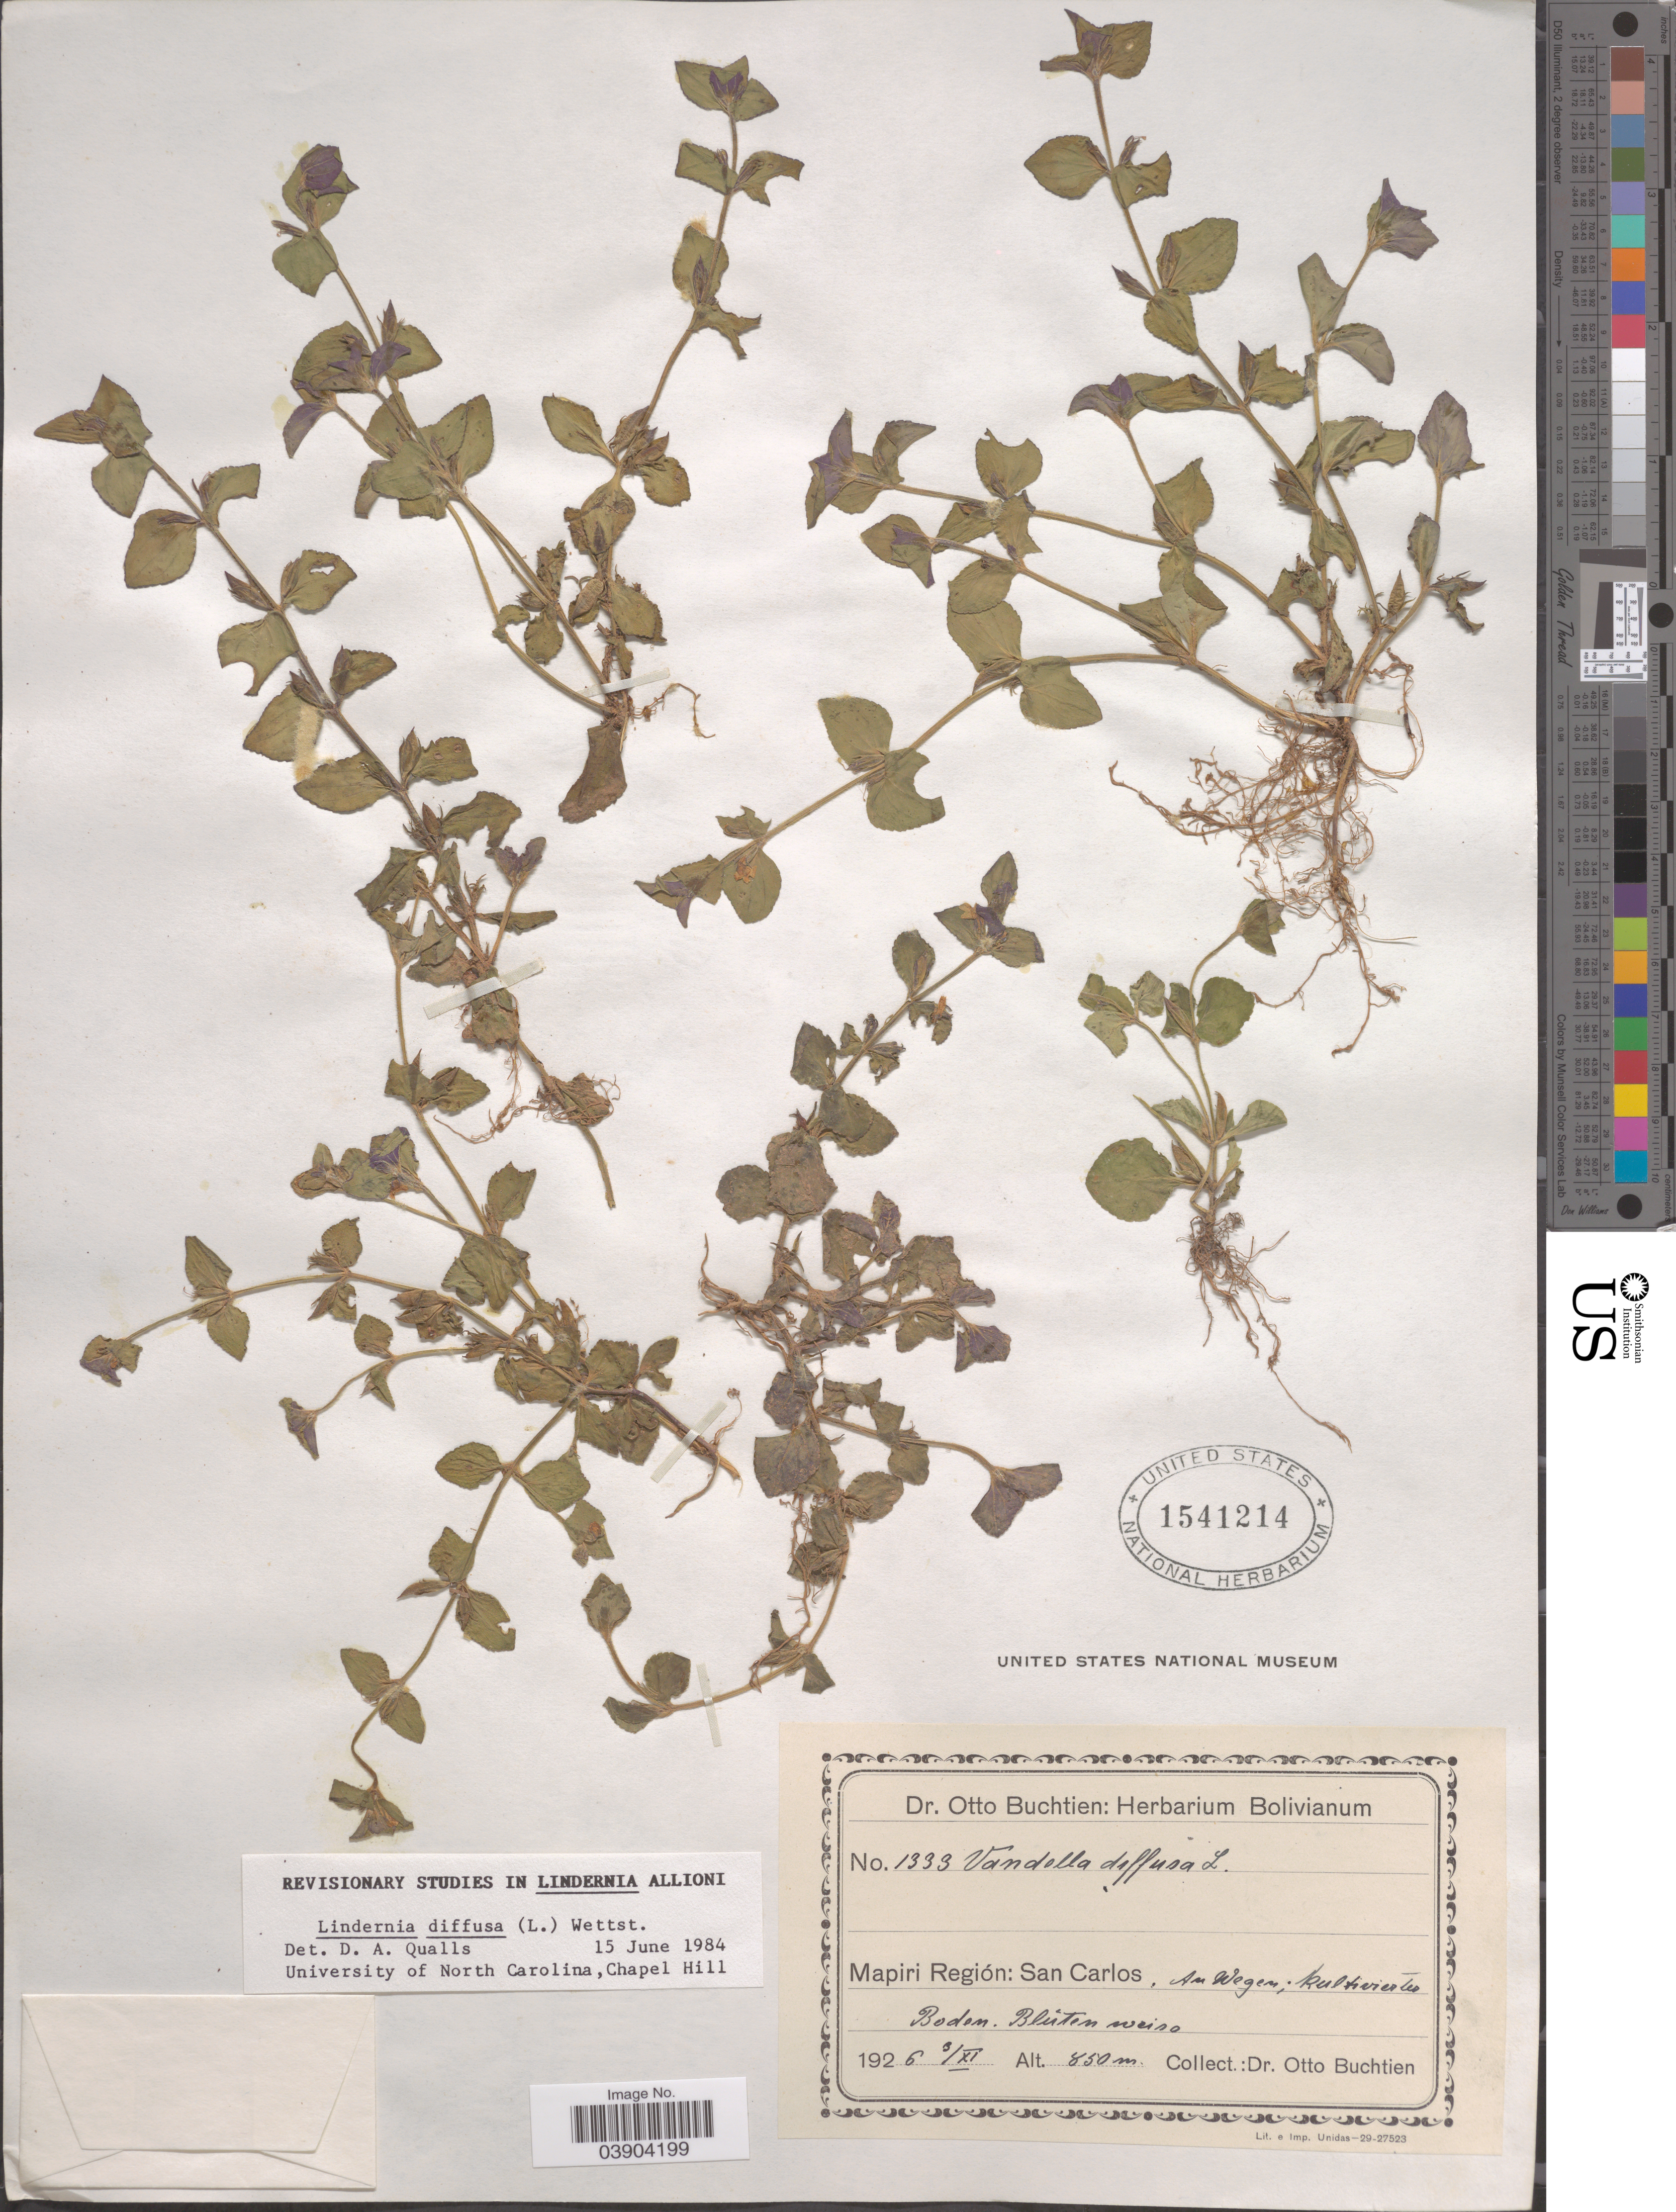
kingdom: Plantae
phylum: Tracheophyta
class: Magnoliopsida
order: Lamiales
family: Linderniaceae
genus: Lindernia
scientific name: Lindernia diffusa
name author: (L.) Wettst.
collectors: O. Buchtien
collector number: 1333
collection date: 1926-11-03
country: Bolivia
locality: Mapiri Región: San Carlos, Am Wegen; Kultivierter Boden.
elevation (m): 850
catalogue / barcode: US 1541214